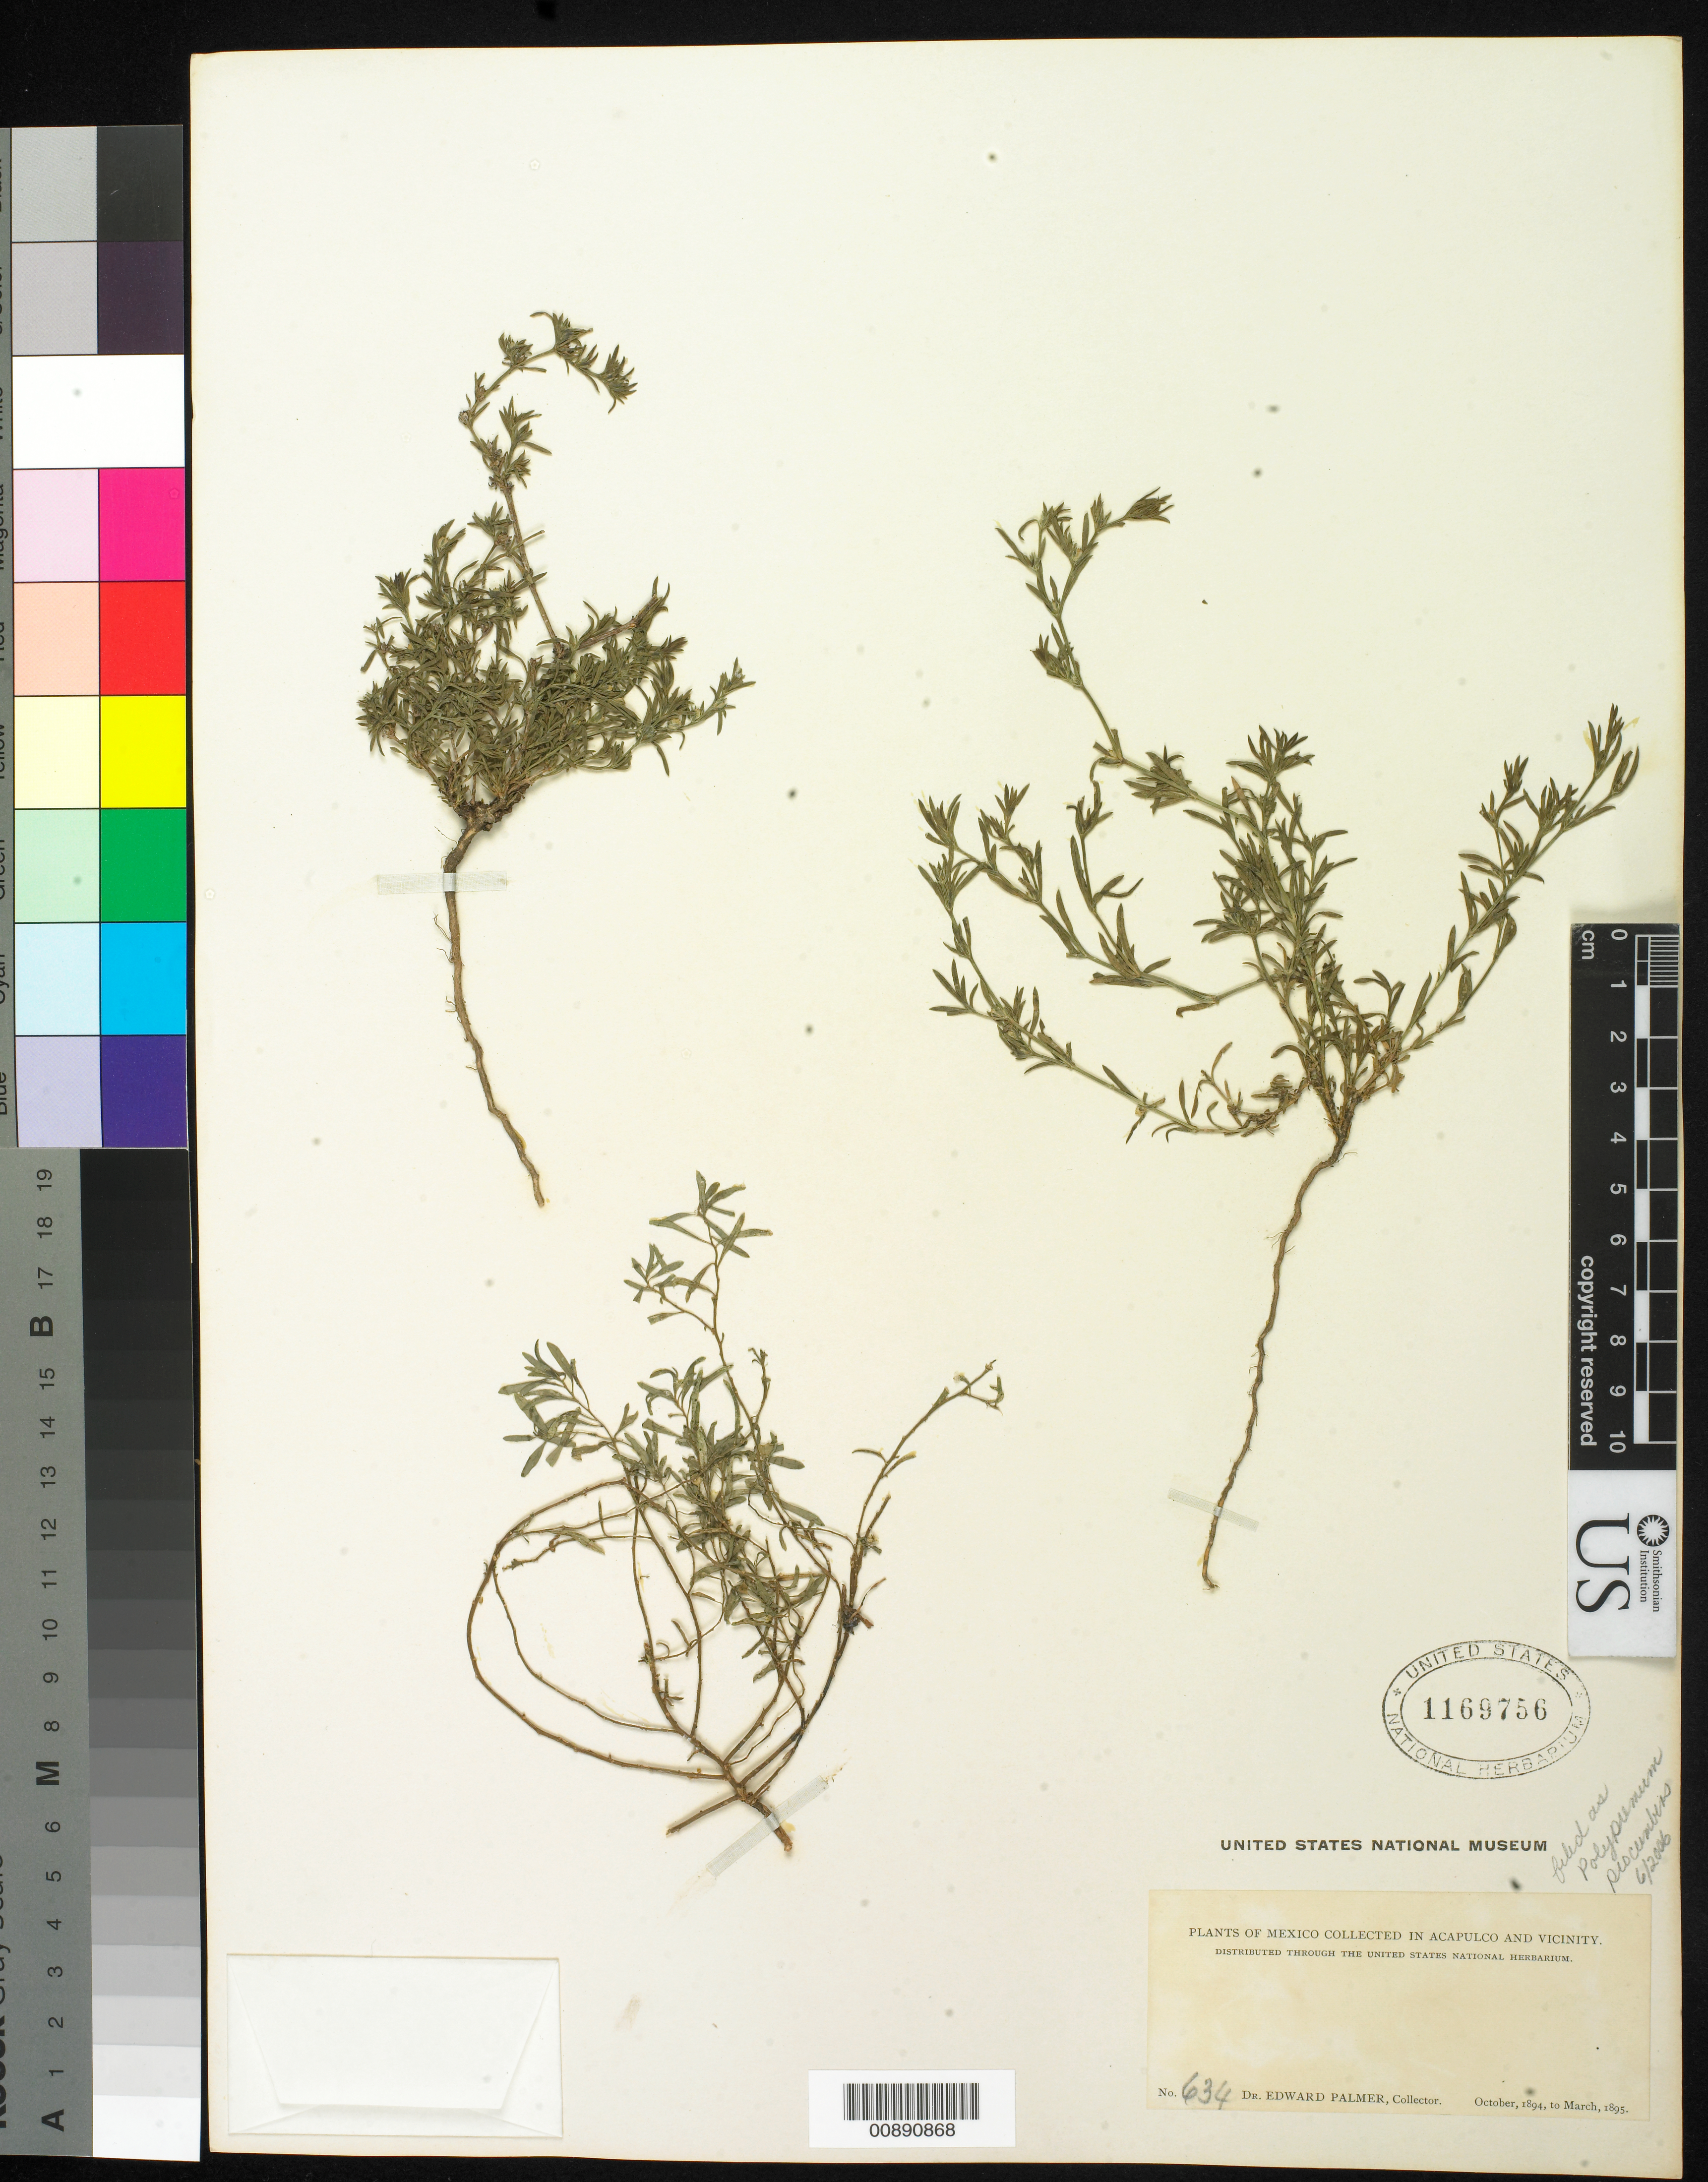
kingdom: Plantae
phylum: Tracheophyta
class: Magnoliopsida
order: Lamiales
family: Tetrachondraceae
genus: Polypremum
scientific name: Polypremum procumbens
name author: L.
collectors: E. Palmer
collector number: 634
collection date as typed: Oct 1894 to -- Mar 1895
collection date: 1894-10/1895-03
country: Mexico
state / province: Guerrero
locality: Acapulco, Guerrero and vicinity.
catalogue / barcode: US 1169756